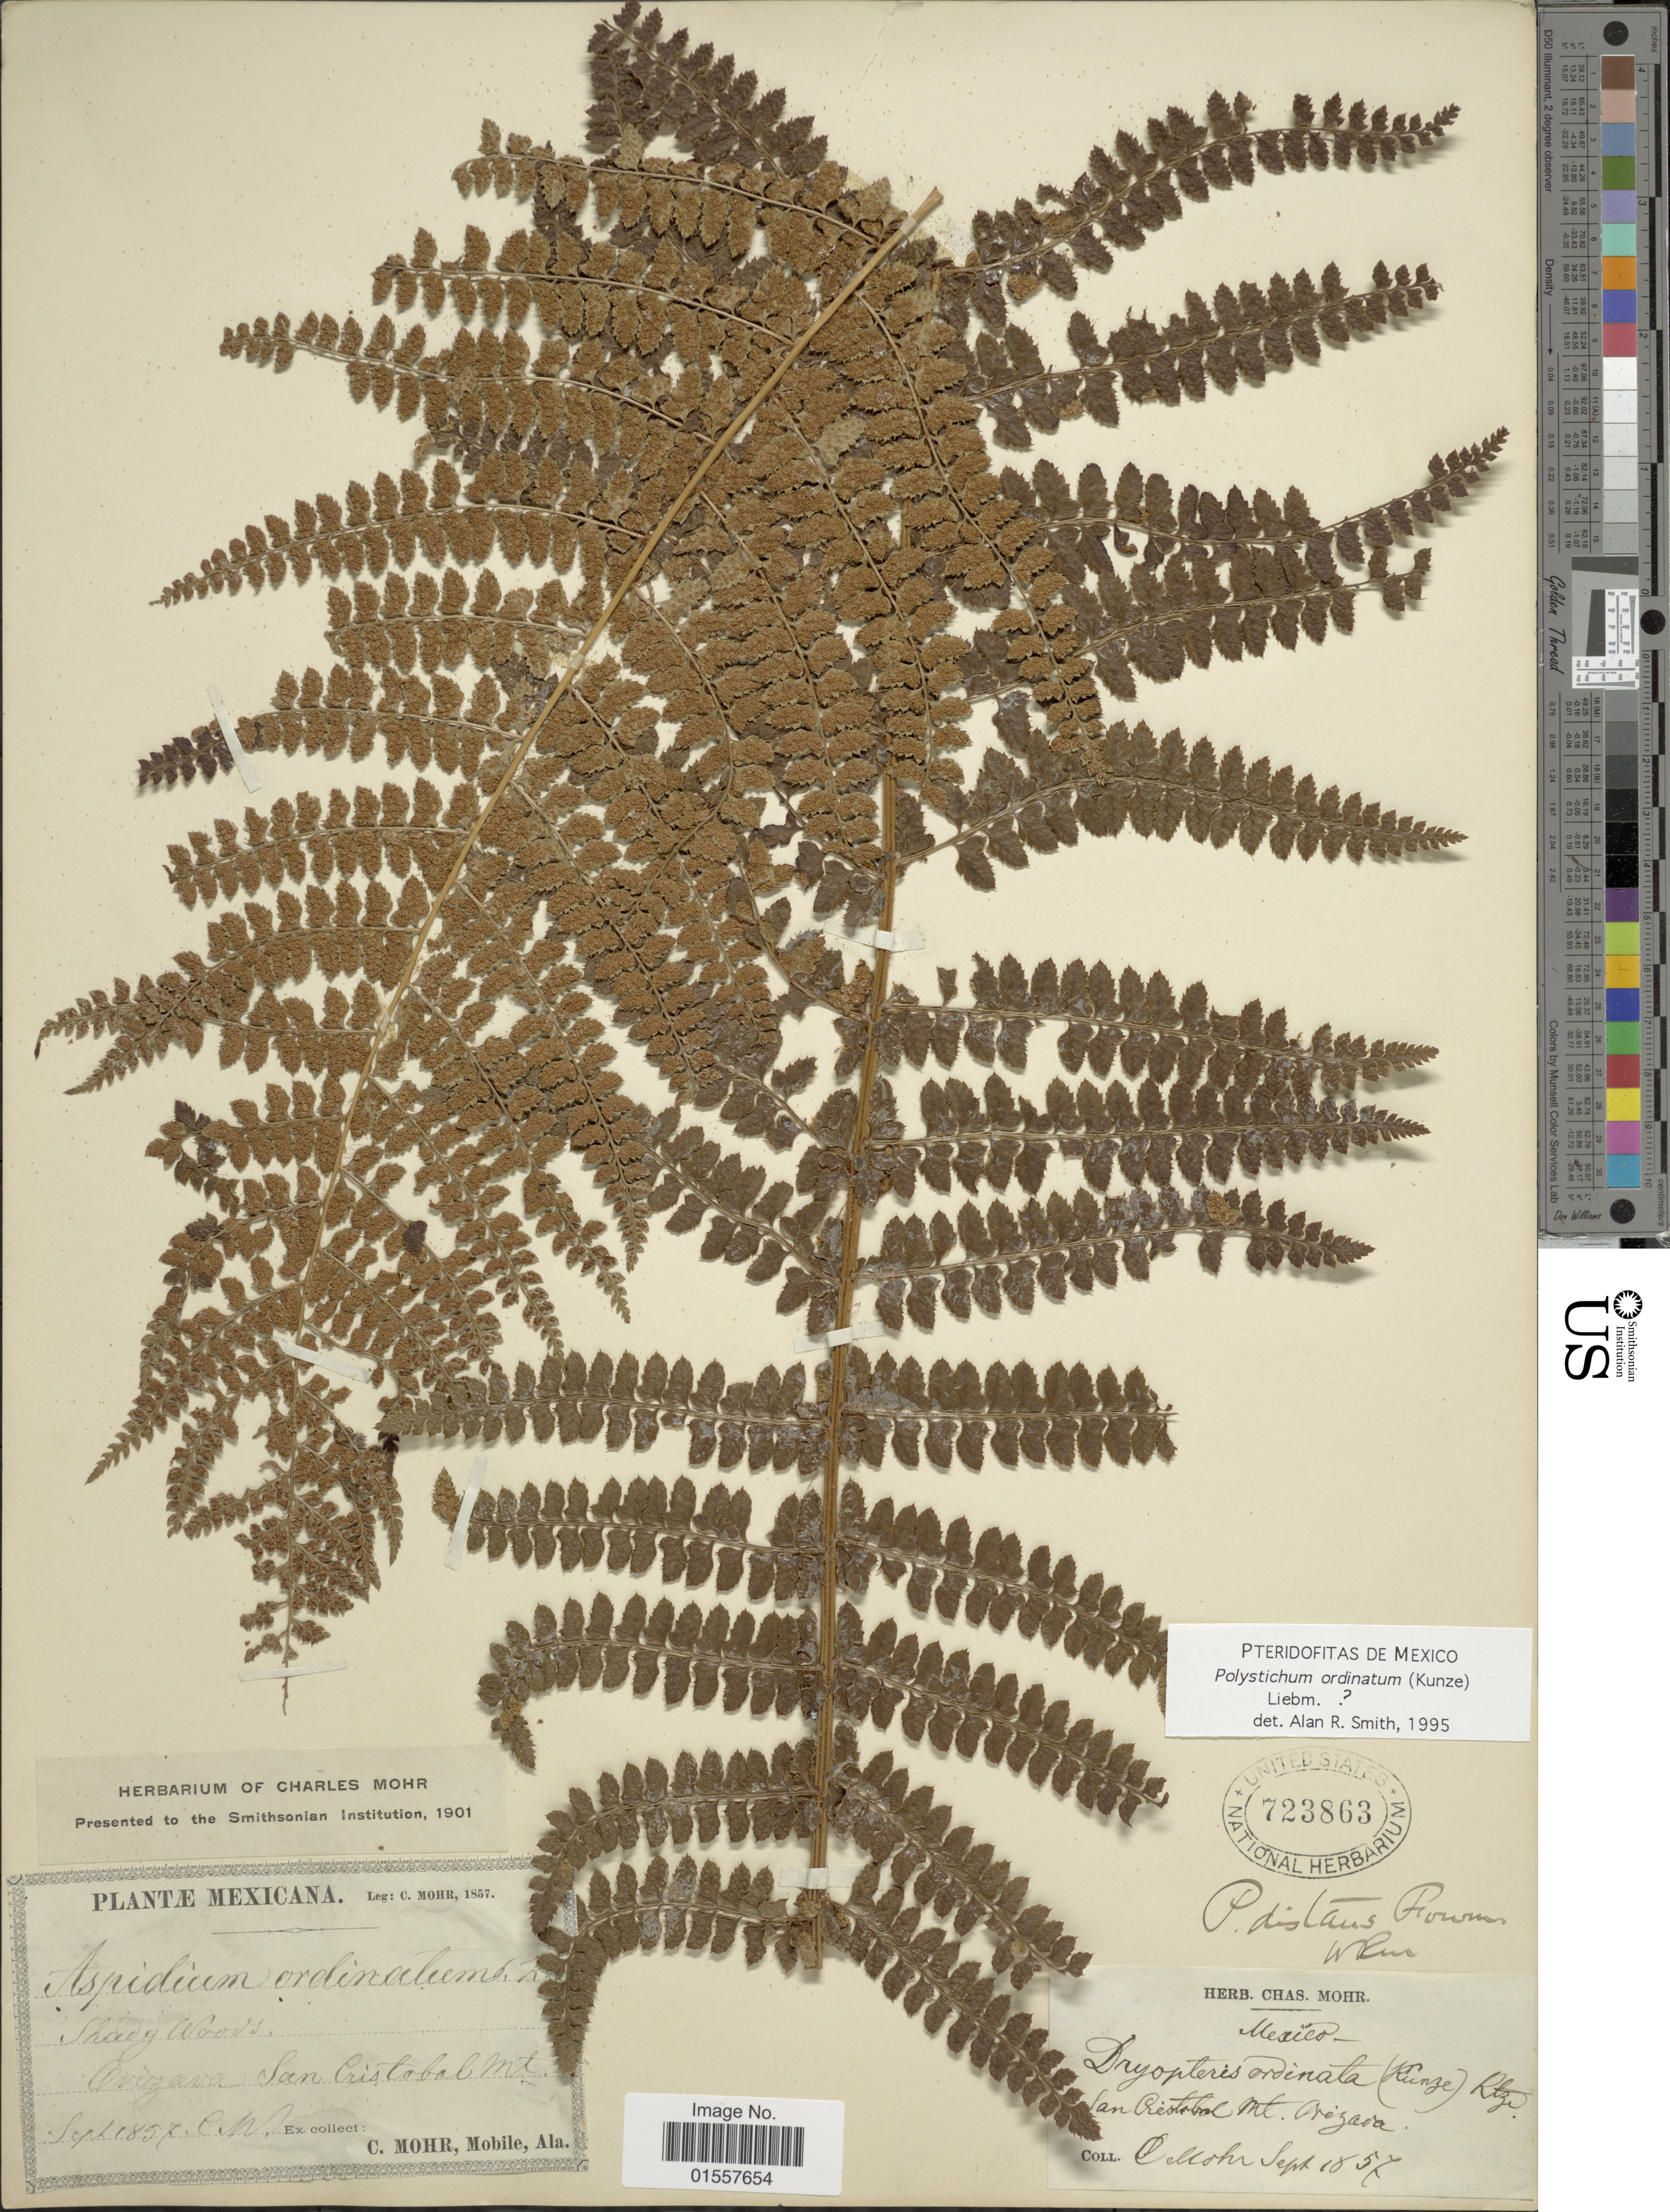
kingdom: Plantae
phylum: Tracheophyta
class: Polypodiopsida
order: Polypodiales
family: Dryopteridaceae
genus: Polystichum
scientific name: Polystichum ordinatum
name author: (Kunze) Liebm.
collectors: C. T. Mohr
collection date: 1857-09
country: Mexico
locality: Mexicana, Orizava, San Cristobal Mt.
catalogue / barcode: US 723863